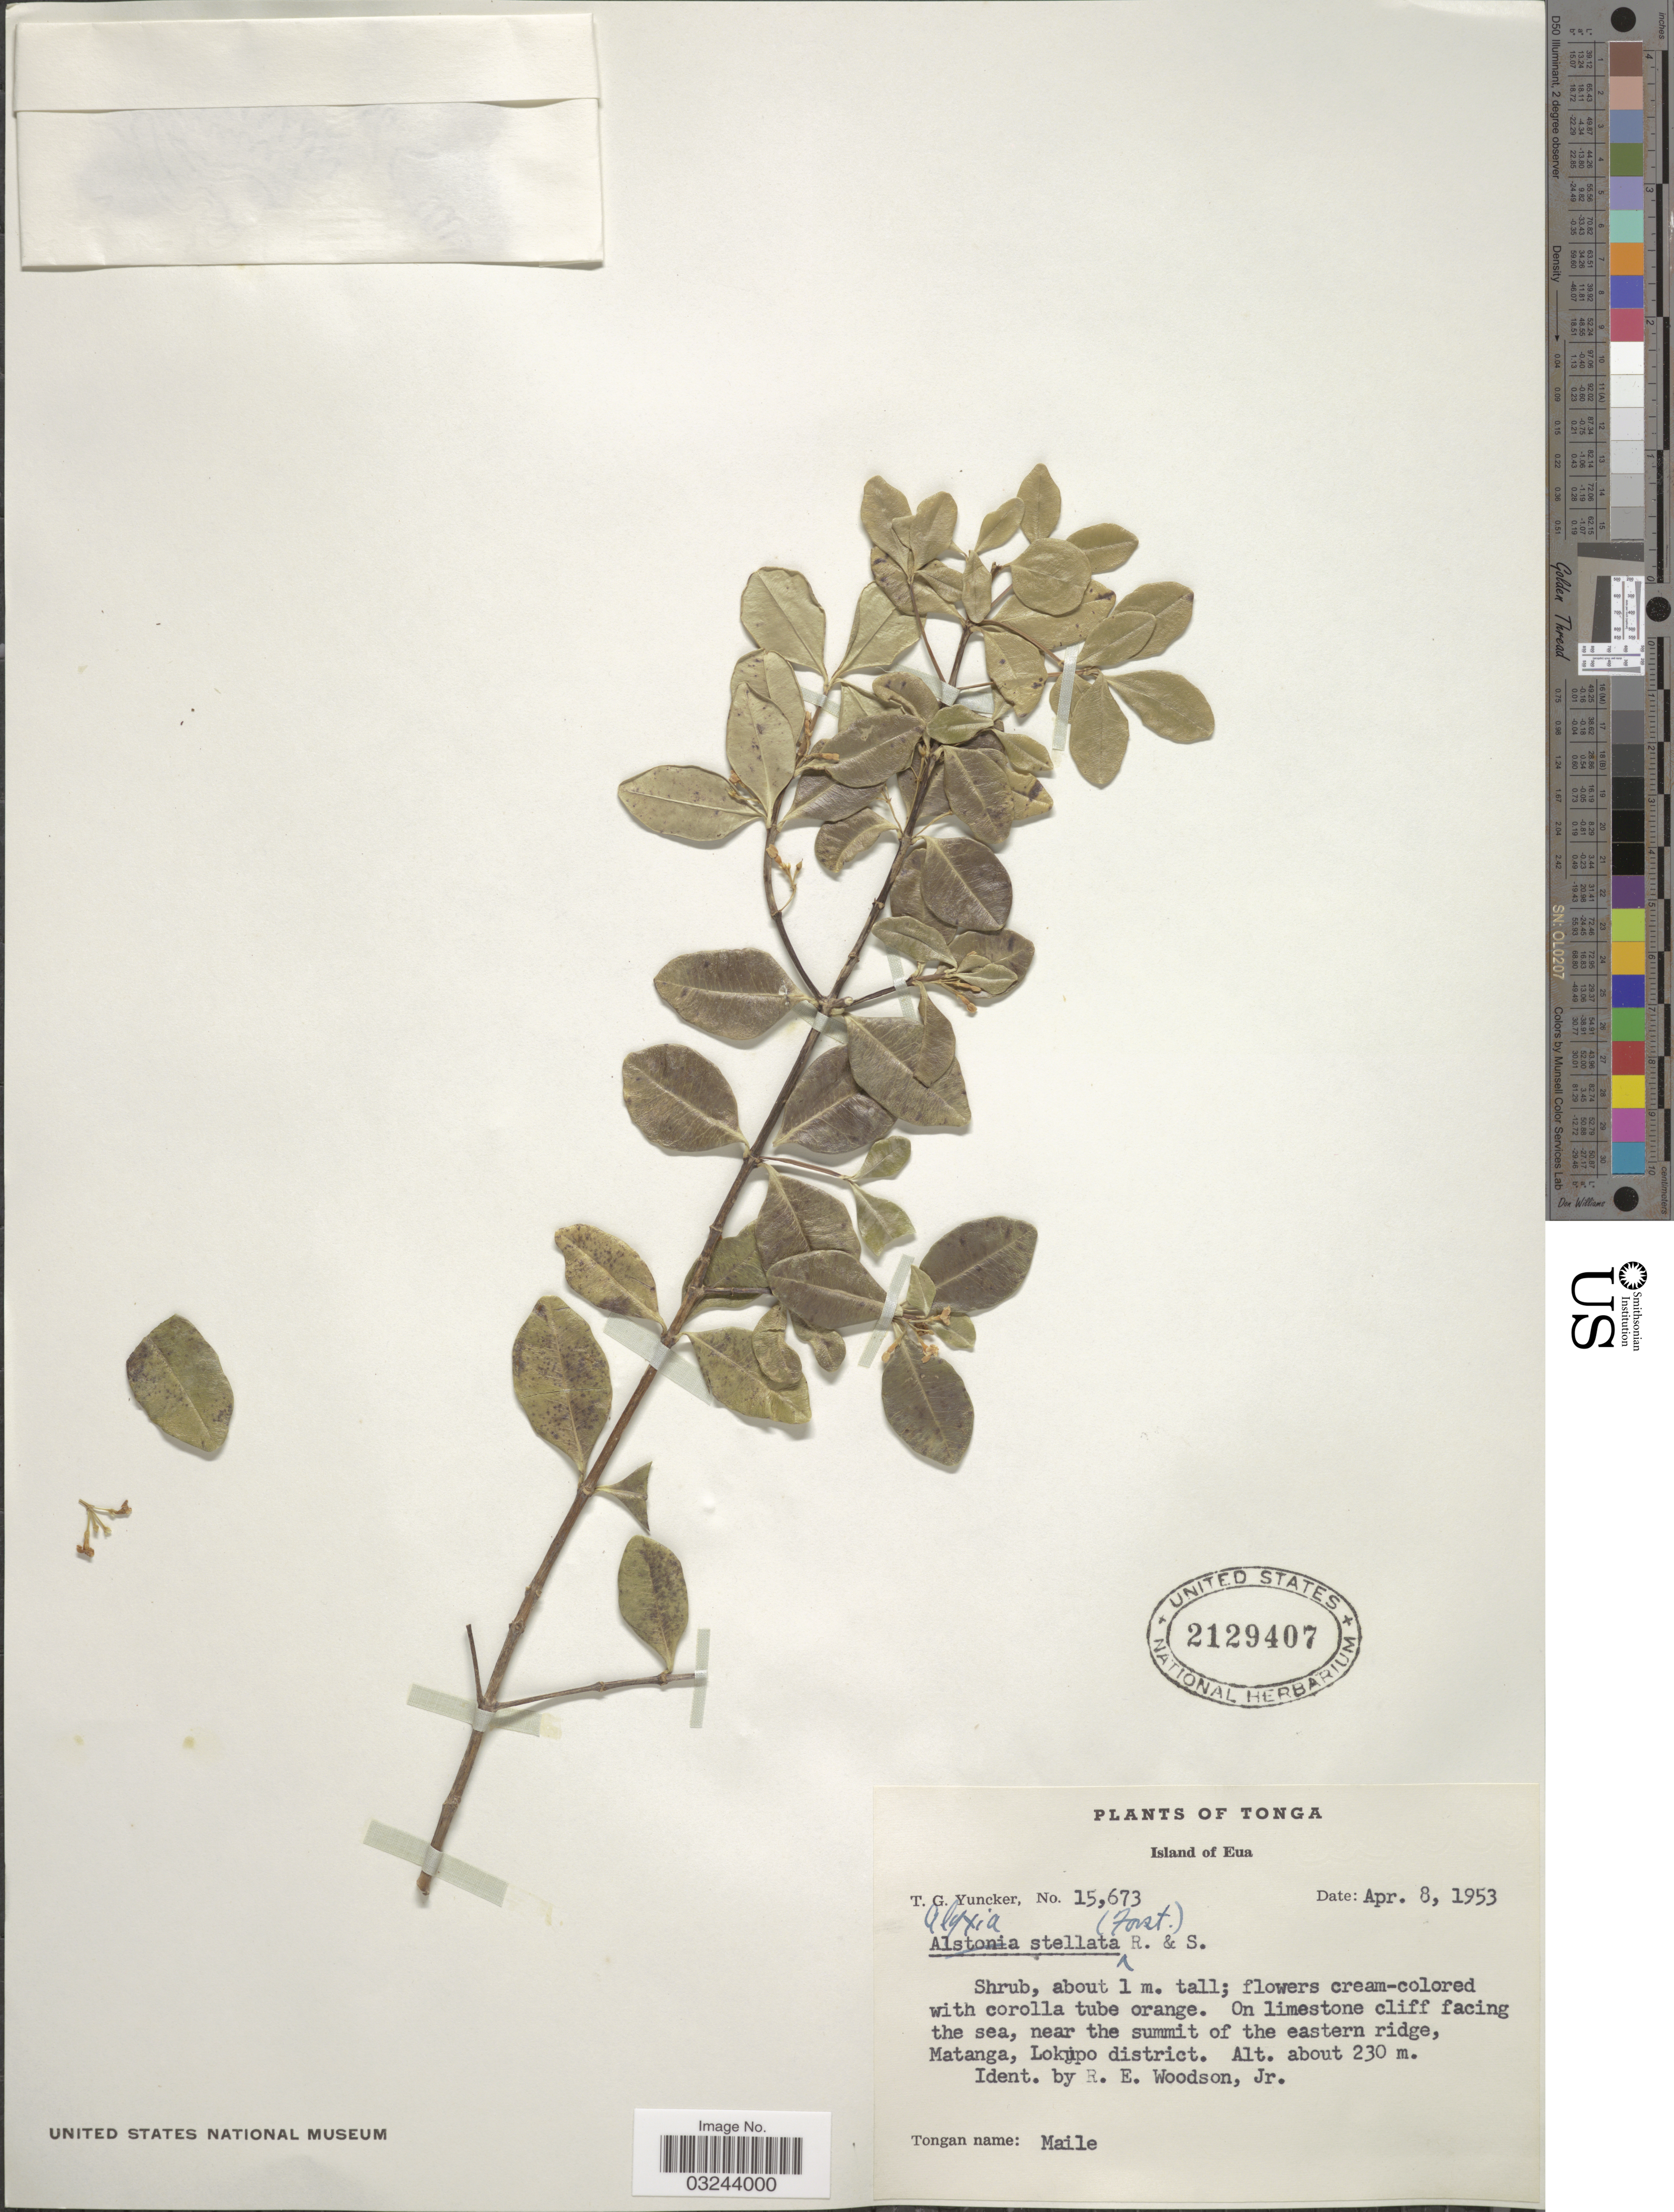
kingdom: Plantae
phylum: Tracheophyta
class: Magnoliopsida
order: Gentianales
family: Apocynaceae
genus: Alyxia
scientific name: Alyxia stellata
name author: (J.R. Forst. & G. Forst.) Roem. & Schult.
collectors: T. G. Yuncker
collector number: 15673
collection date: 1953-04-08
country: Tonga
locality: Island of Eua. On limestone cliff facing the sea, near the summit of the eastern ridge, Matanga, Lokupo [interpreted] district.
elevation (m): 230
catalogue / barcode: US 2129407